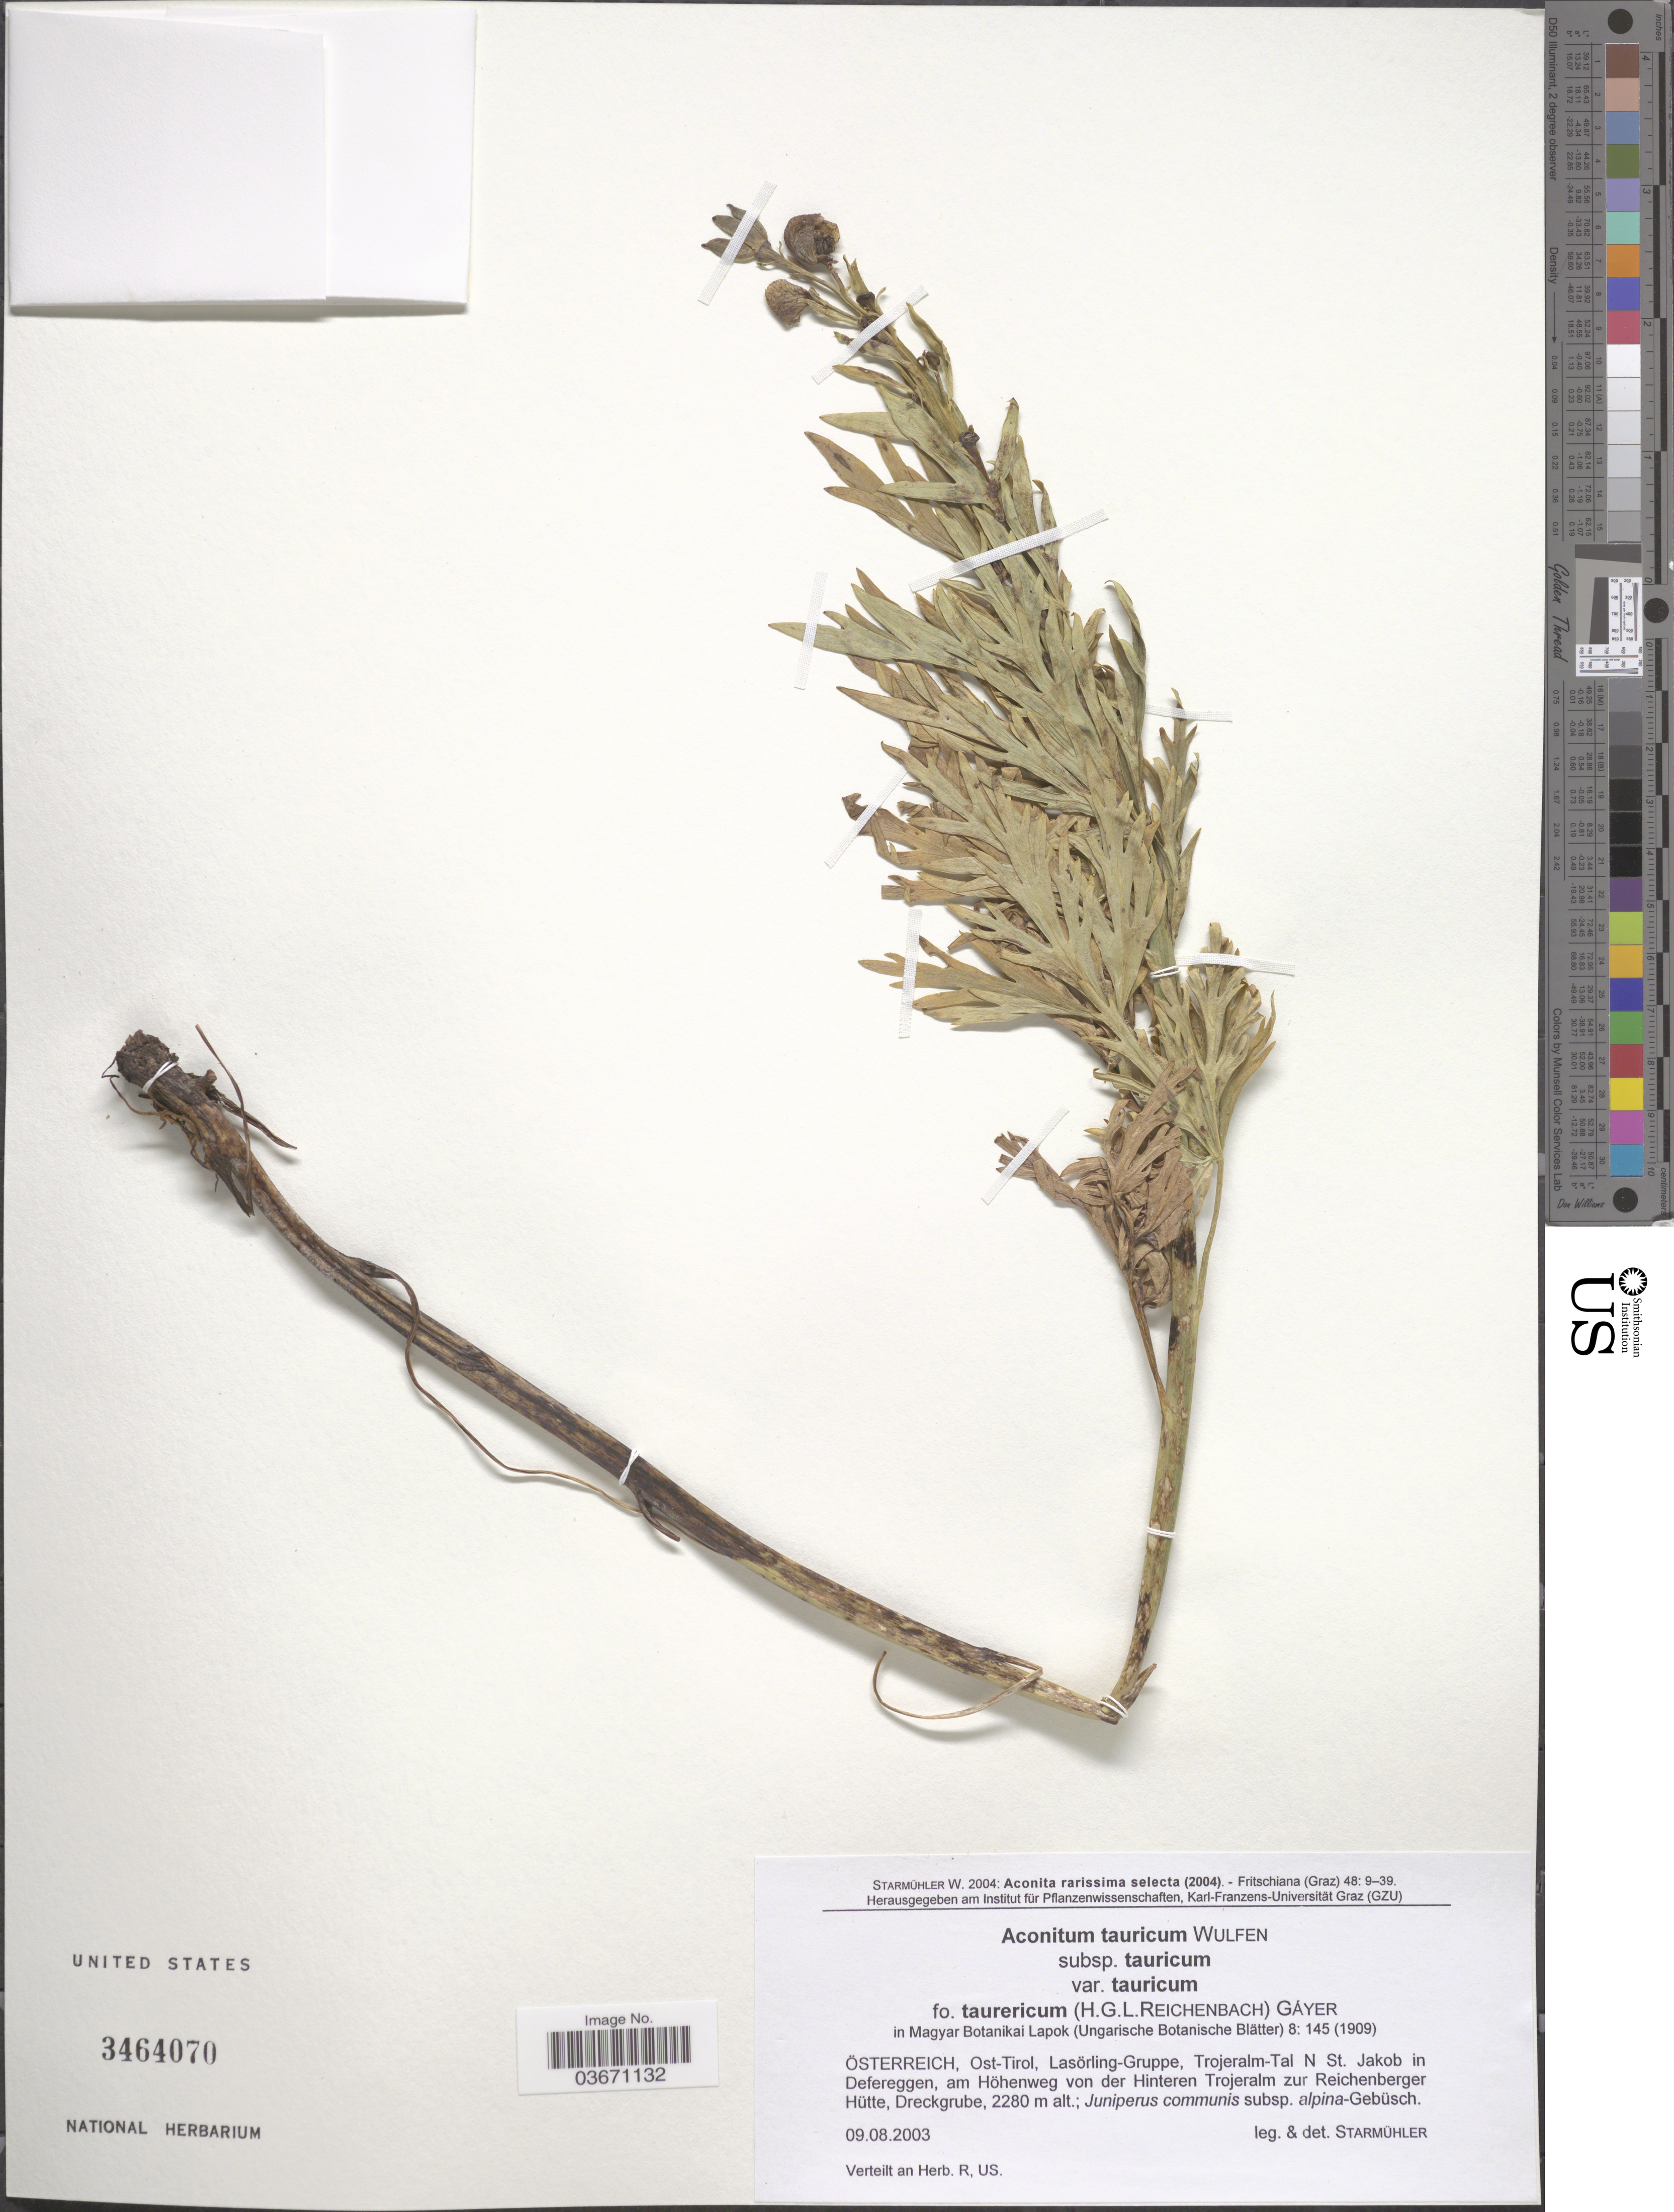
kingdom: Plantae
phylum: Tracheophyta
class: Magnoliopsida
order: Ranunculales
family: Ranunculaceae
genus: Aconitum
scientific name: Aconitum tauricum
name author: Wulfen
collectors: Starmühler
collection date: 2003-08-09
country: Austria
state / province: Tirol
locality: Österreich, Ost-Tirol, Lasörling-Gruppe, Trojeralm-Tal N St. Jakob in Defereggen, am Höhenweg von der Hinteren Trojeralm zur Reichenberger Hütte, Dreckgrube.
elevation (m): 2280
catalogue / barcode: US 3464070